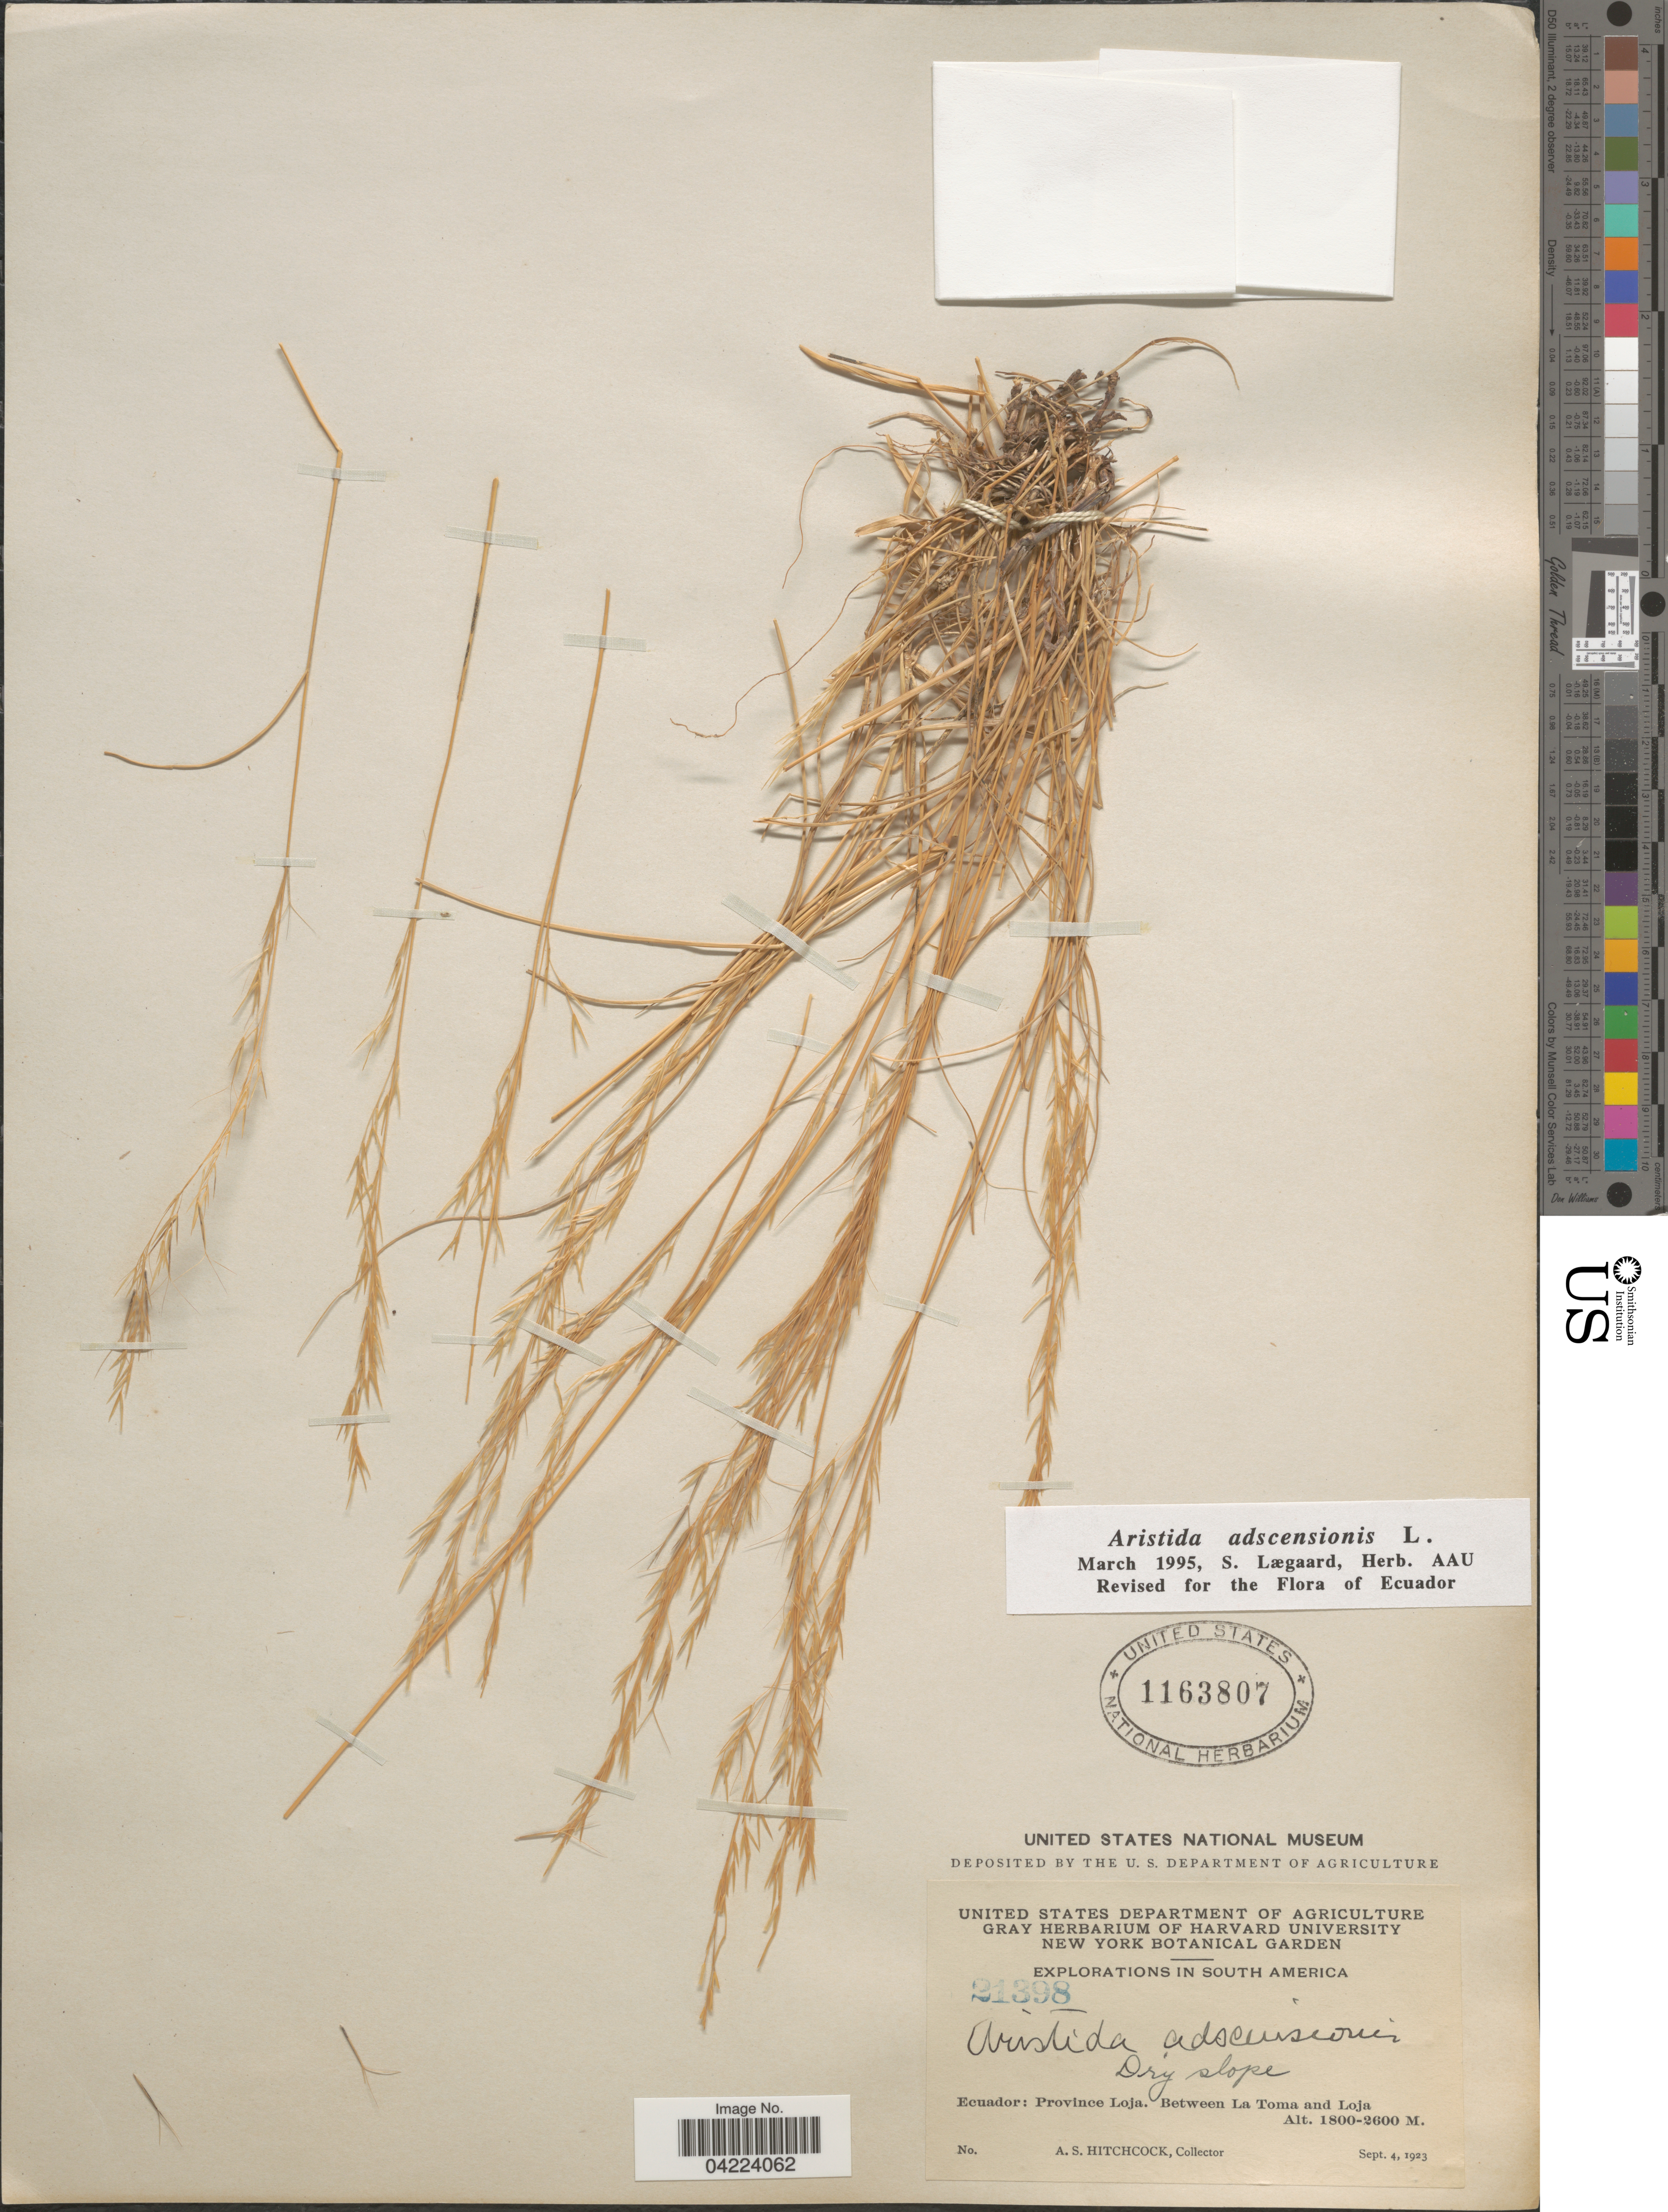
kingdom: Plantae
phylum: Tracheophyta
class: Liliopsida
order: Poales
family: Poaceae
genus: Aristida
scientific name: Aristida adscensionis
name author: L.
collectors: A. S. Hitchcock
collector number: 21398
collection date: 1923-09-04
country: Ecuador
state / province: Loja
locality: Explorations in South America. Between La Toma and Loja.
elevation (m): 1800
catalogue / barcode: US 1163807